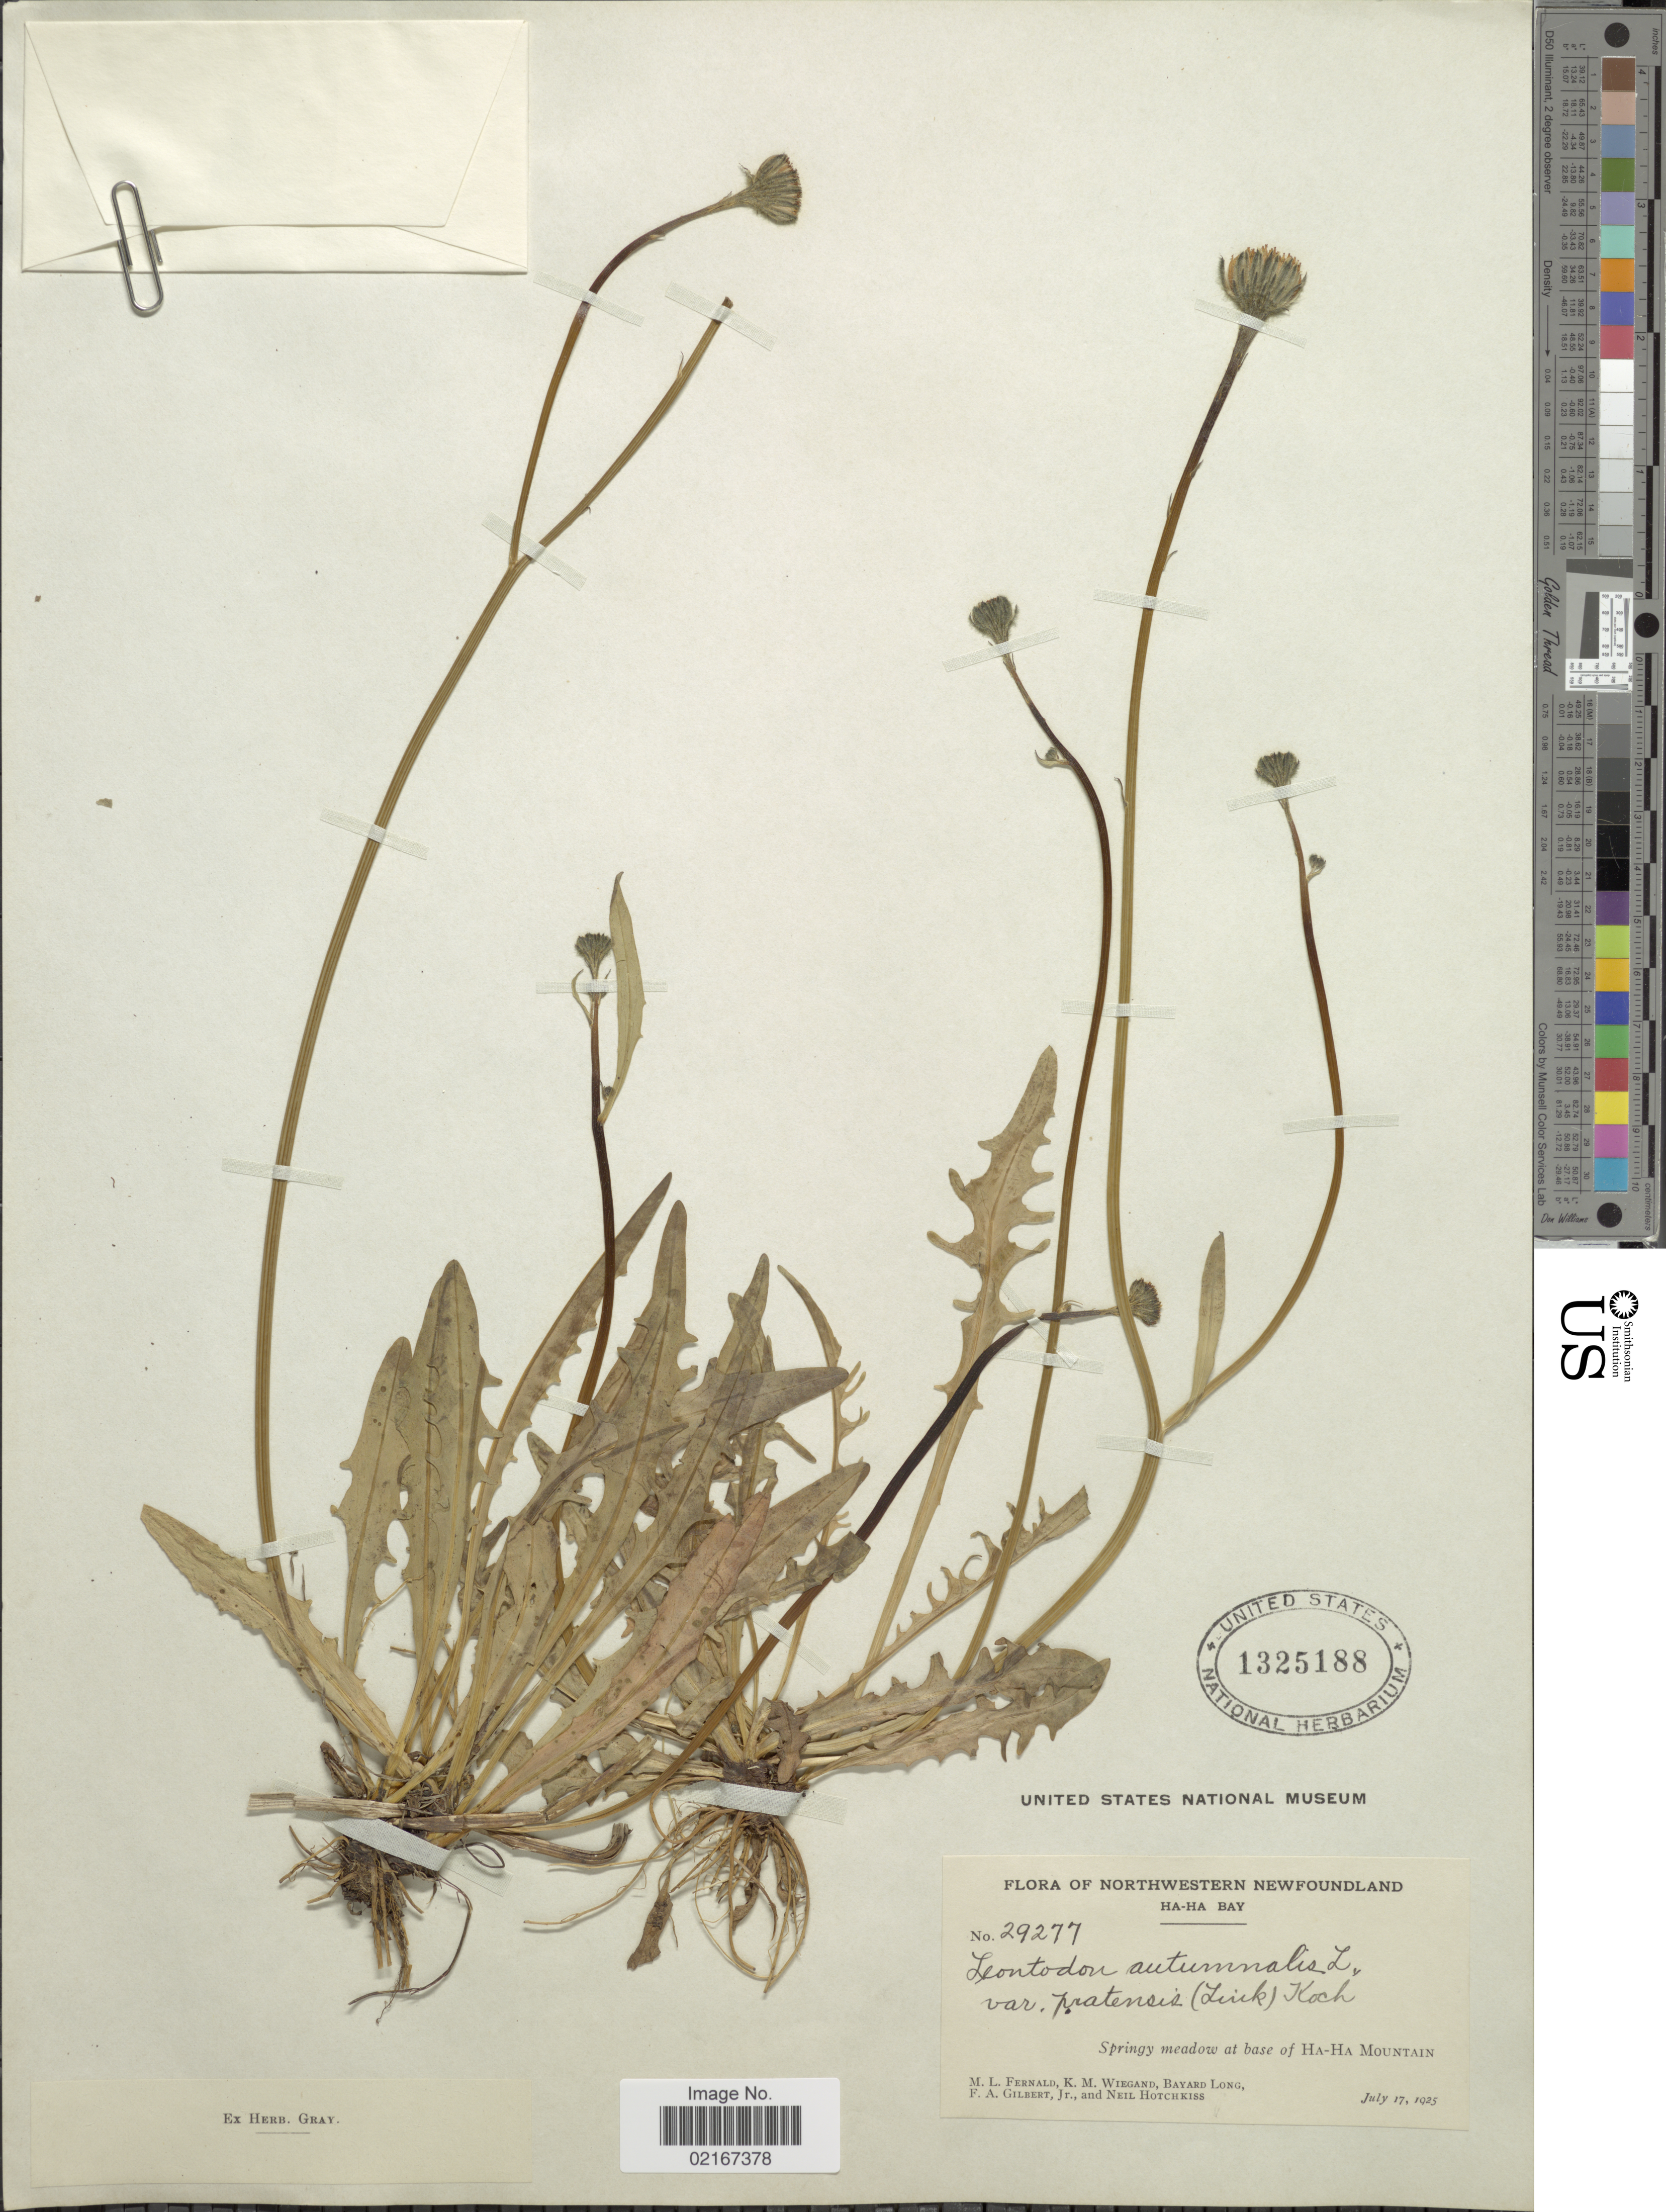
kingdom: Plantae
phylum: Tracheophyta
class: Magnoliopsida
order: Asterales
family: Asteraceae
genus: Scorzoneroides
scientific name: Scorzoneroides autumnalis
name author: (L.) Moench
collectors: M. L. Fernald, K. M. Wiegand, B. Long, F. A. Gilbert & N. Hotchkiss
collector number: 29277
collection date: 1925-07-17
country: Canada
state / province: Newfoundland and Labrador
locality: Northwestern Newfoundland, Ha-Ha Bay, at base of Ha-Ha Mountain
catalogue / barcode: US 1325188